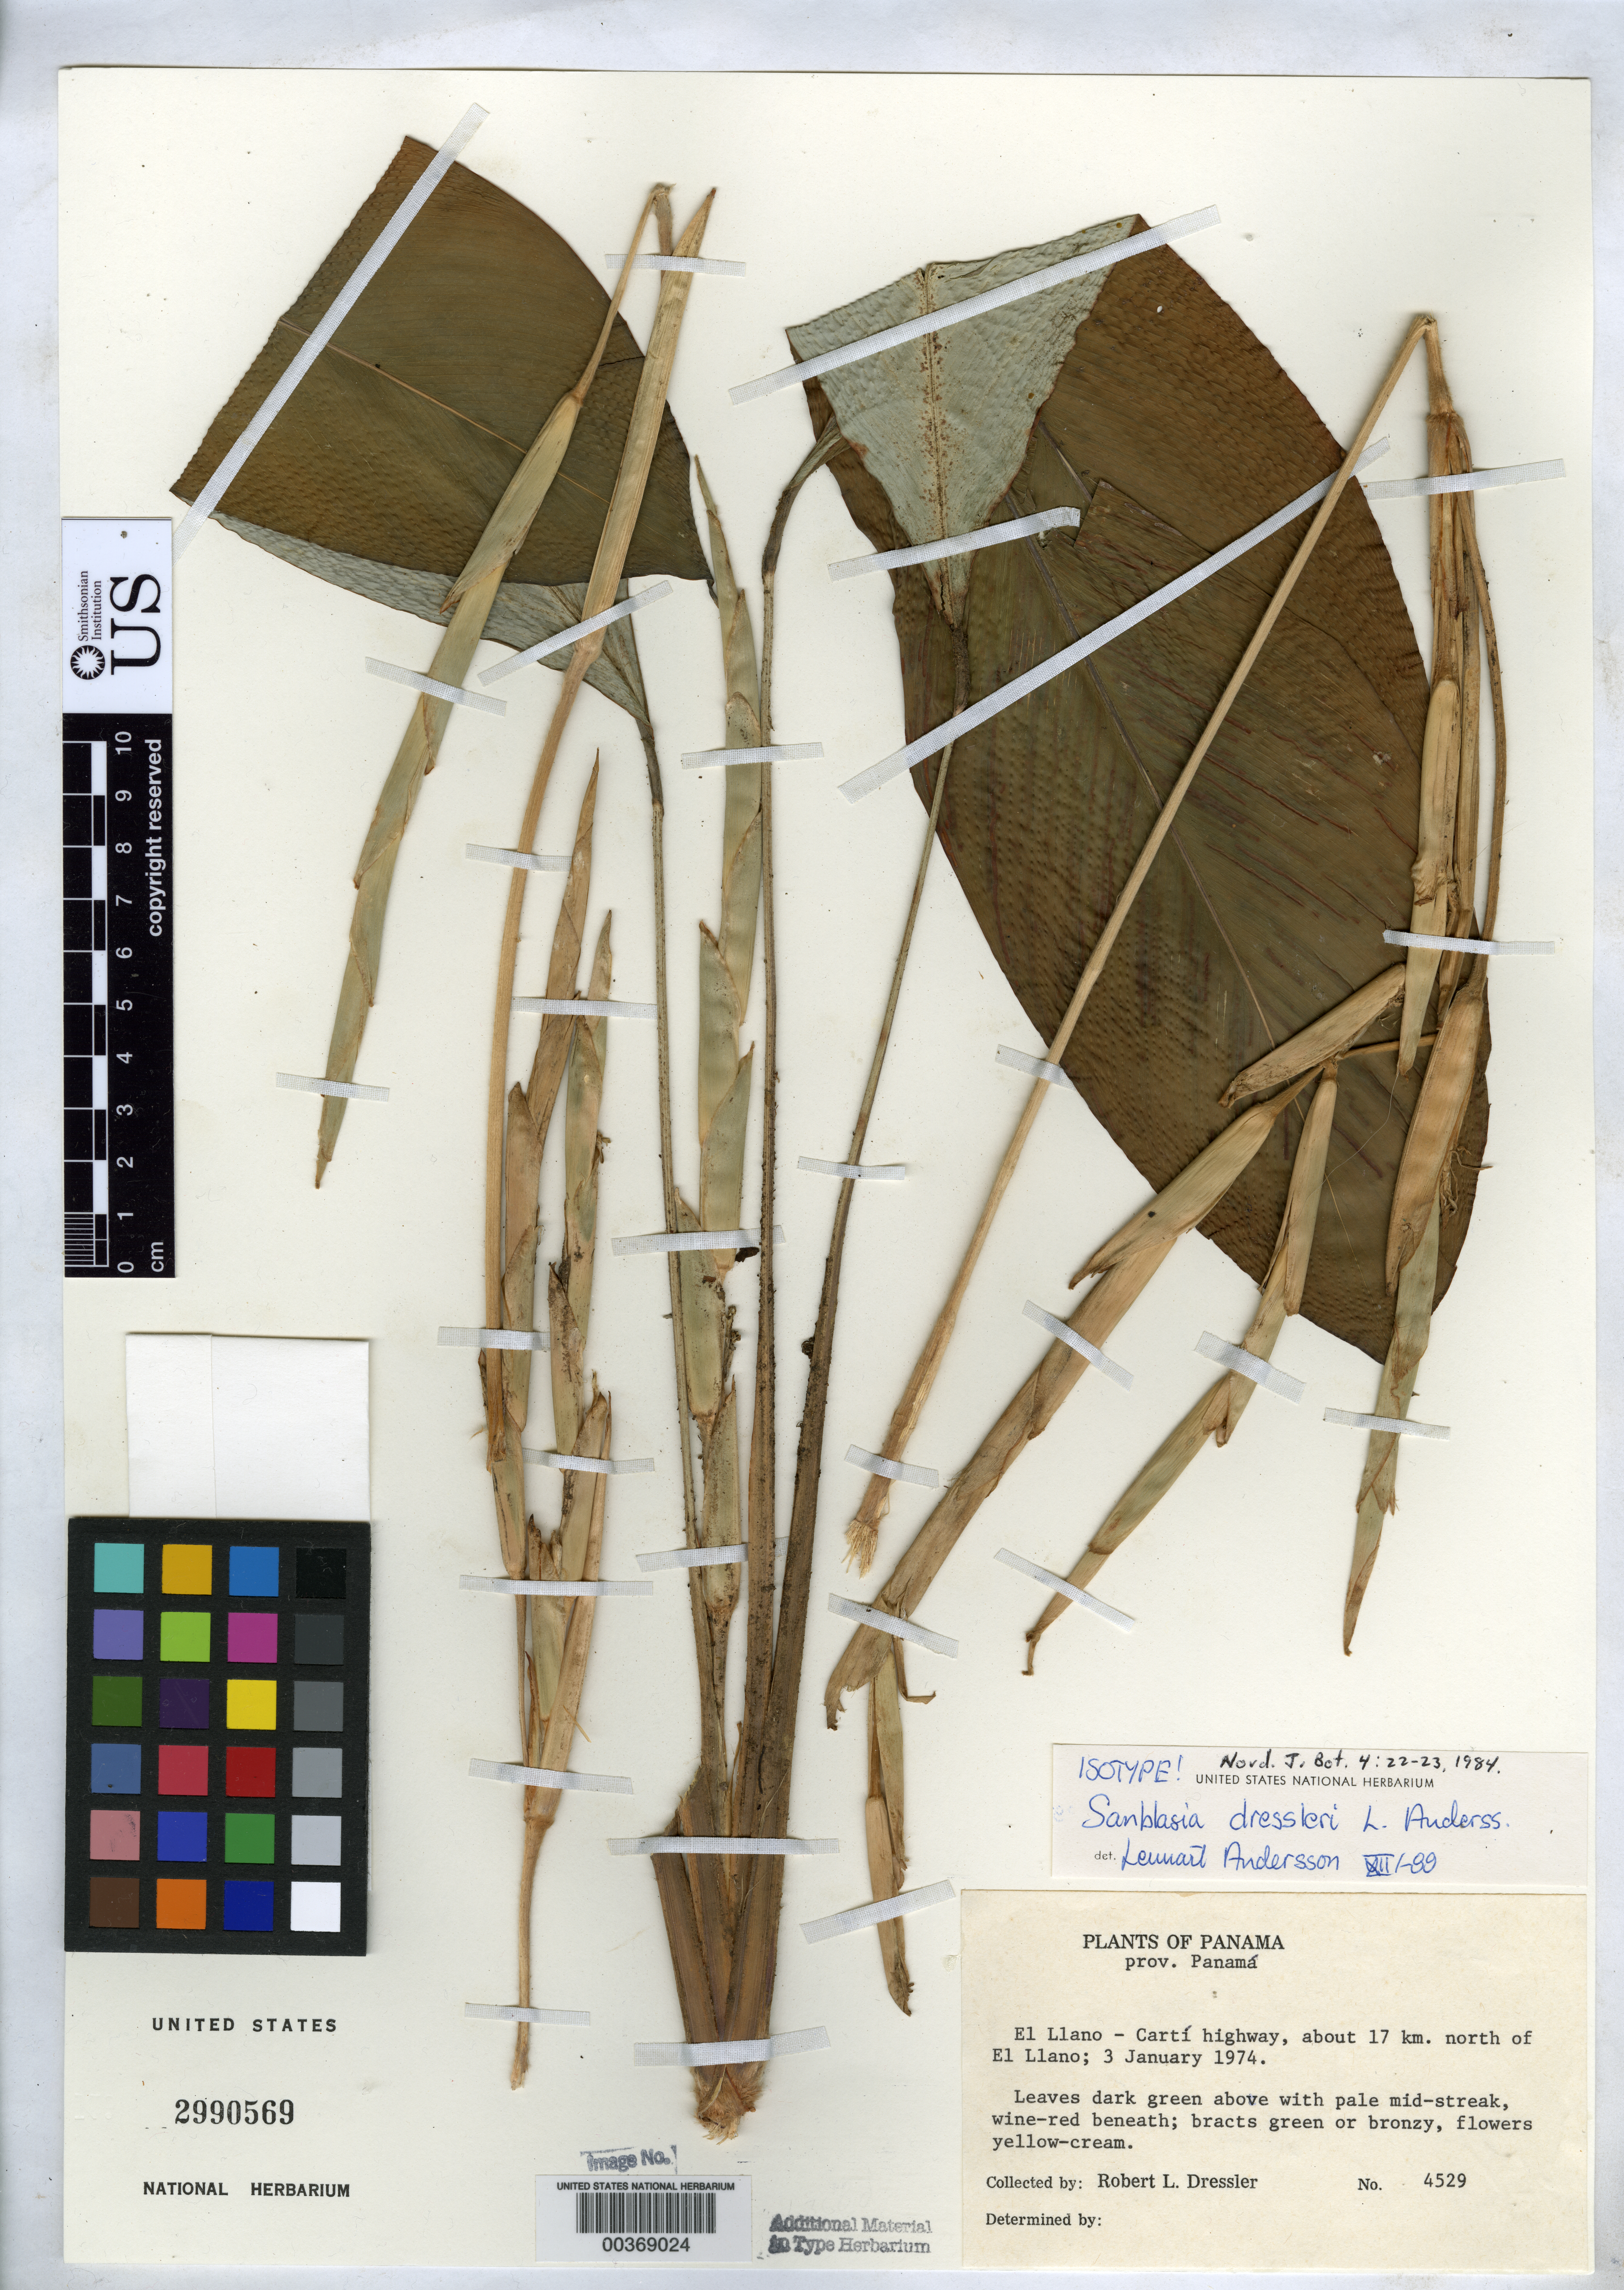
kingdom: Plantae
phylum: Tracheophyta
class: Liliopsida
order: Zingiberales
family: Marantaceae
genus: Sanblasia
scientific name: Sanblasia dressleri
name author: L. Andersson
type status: Isotype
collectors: R. Dressler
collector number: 4529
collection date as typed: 03 Jan 1974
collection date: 1974-01-03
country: Panama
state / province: Panamá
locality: El Llano - Carti highway, about 17 km N of El Llano.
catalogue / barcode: US 2990569